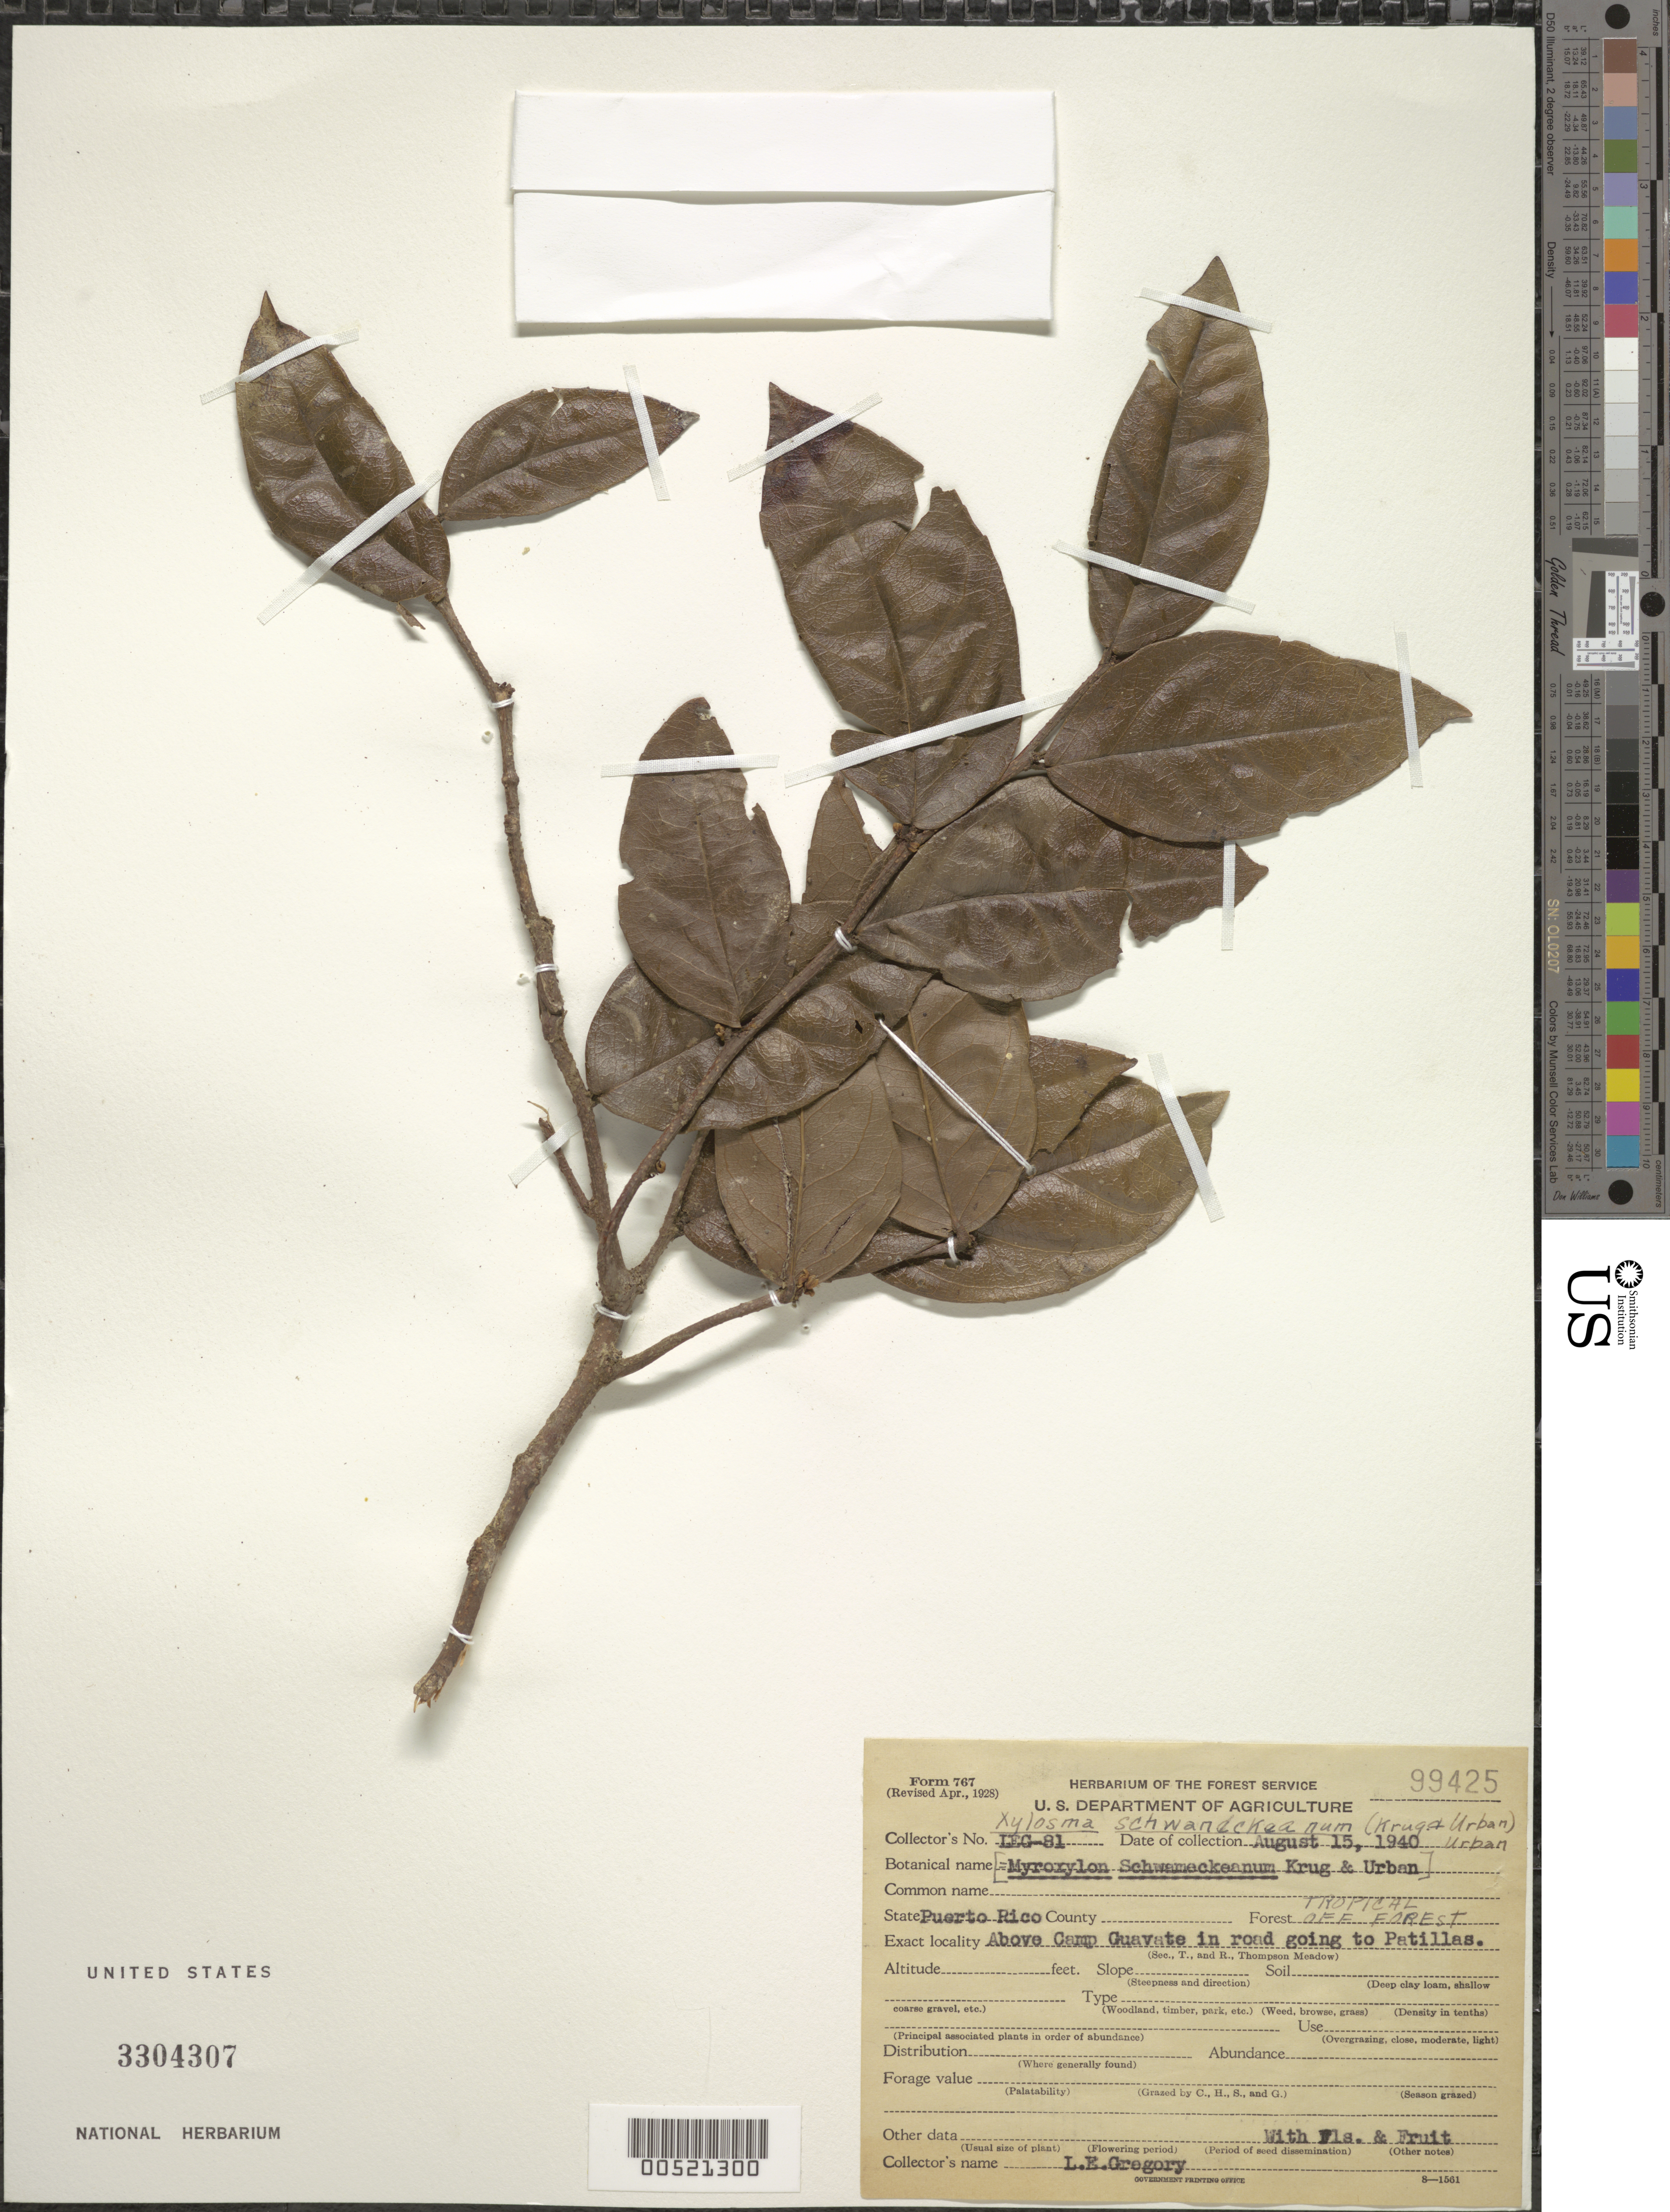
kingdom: Plantae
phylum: Tracheophyta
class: Magnoliopsida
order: Malpighiales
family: Salicaceae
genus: Xylosma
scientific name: Xylosma schwaneckeana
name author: (Krug & Urb.) Urb.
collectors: L. E. Gregory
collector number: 81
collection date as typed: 15 Aug 1940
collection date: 1940-08-15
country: Puerto Rico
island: Greater Antilles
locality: Above Camp Guavate in road going to Patillas.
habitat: Tropical OFF forest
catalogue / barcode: US 3304307